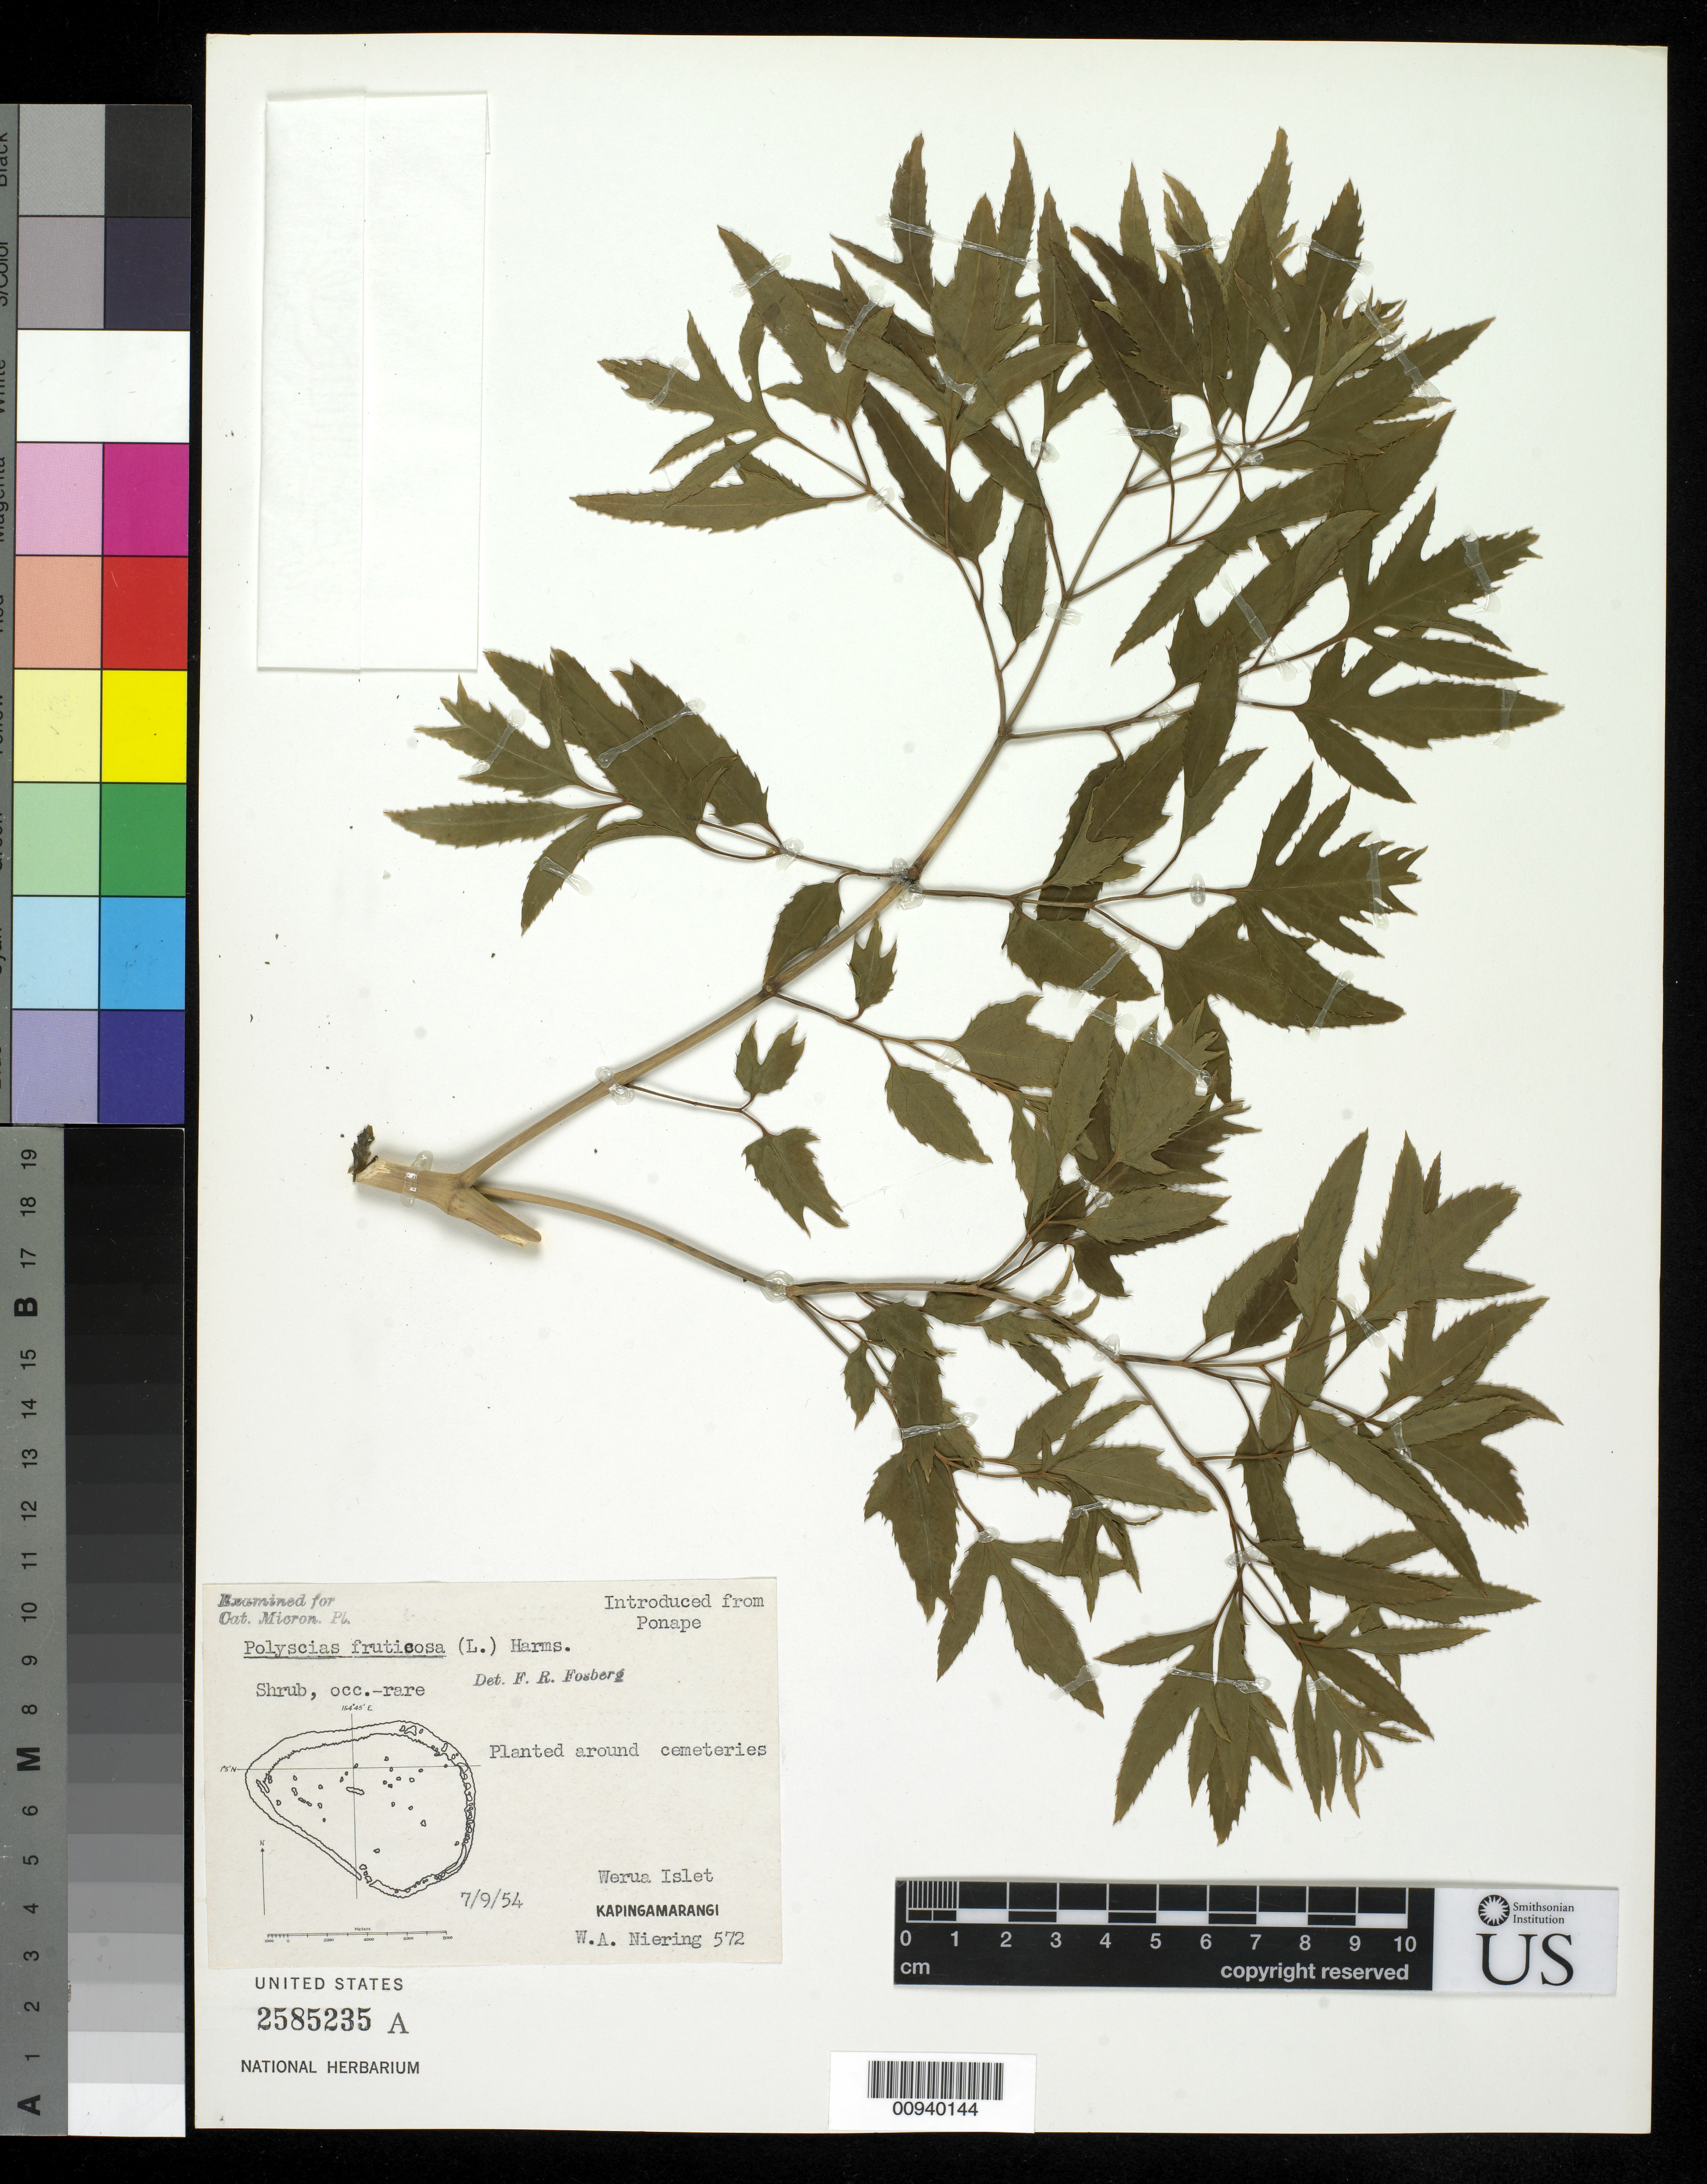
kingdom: Plantae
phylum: Tracheophyta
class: Magnoliopsida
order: Apiales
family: Araliaceae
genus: Polyscias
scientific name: Polyscias fruticosa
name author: (L.) Harms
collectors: W. Niering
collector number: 572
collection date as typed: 09 Jul 1954 or 07 Sep 1954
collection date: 1954-07-09 or 1954-09-07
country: Micronesia, Federated States of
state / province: Pohnpei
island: Kapingamarangi Atoll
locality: Werua Islet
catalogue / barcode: US 2585235